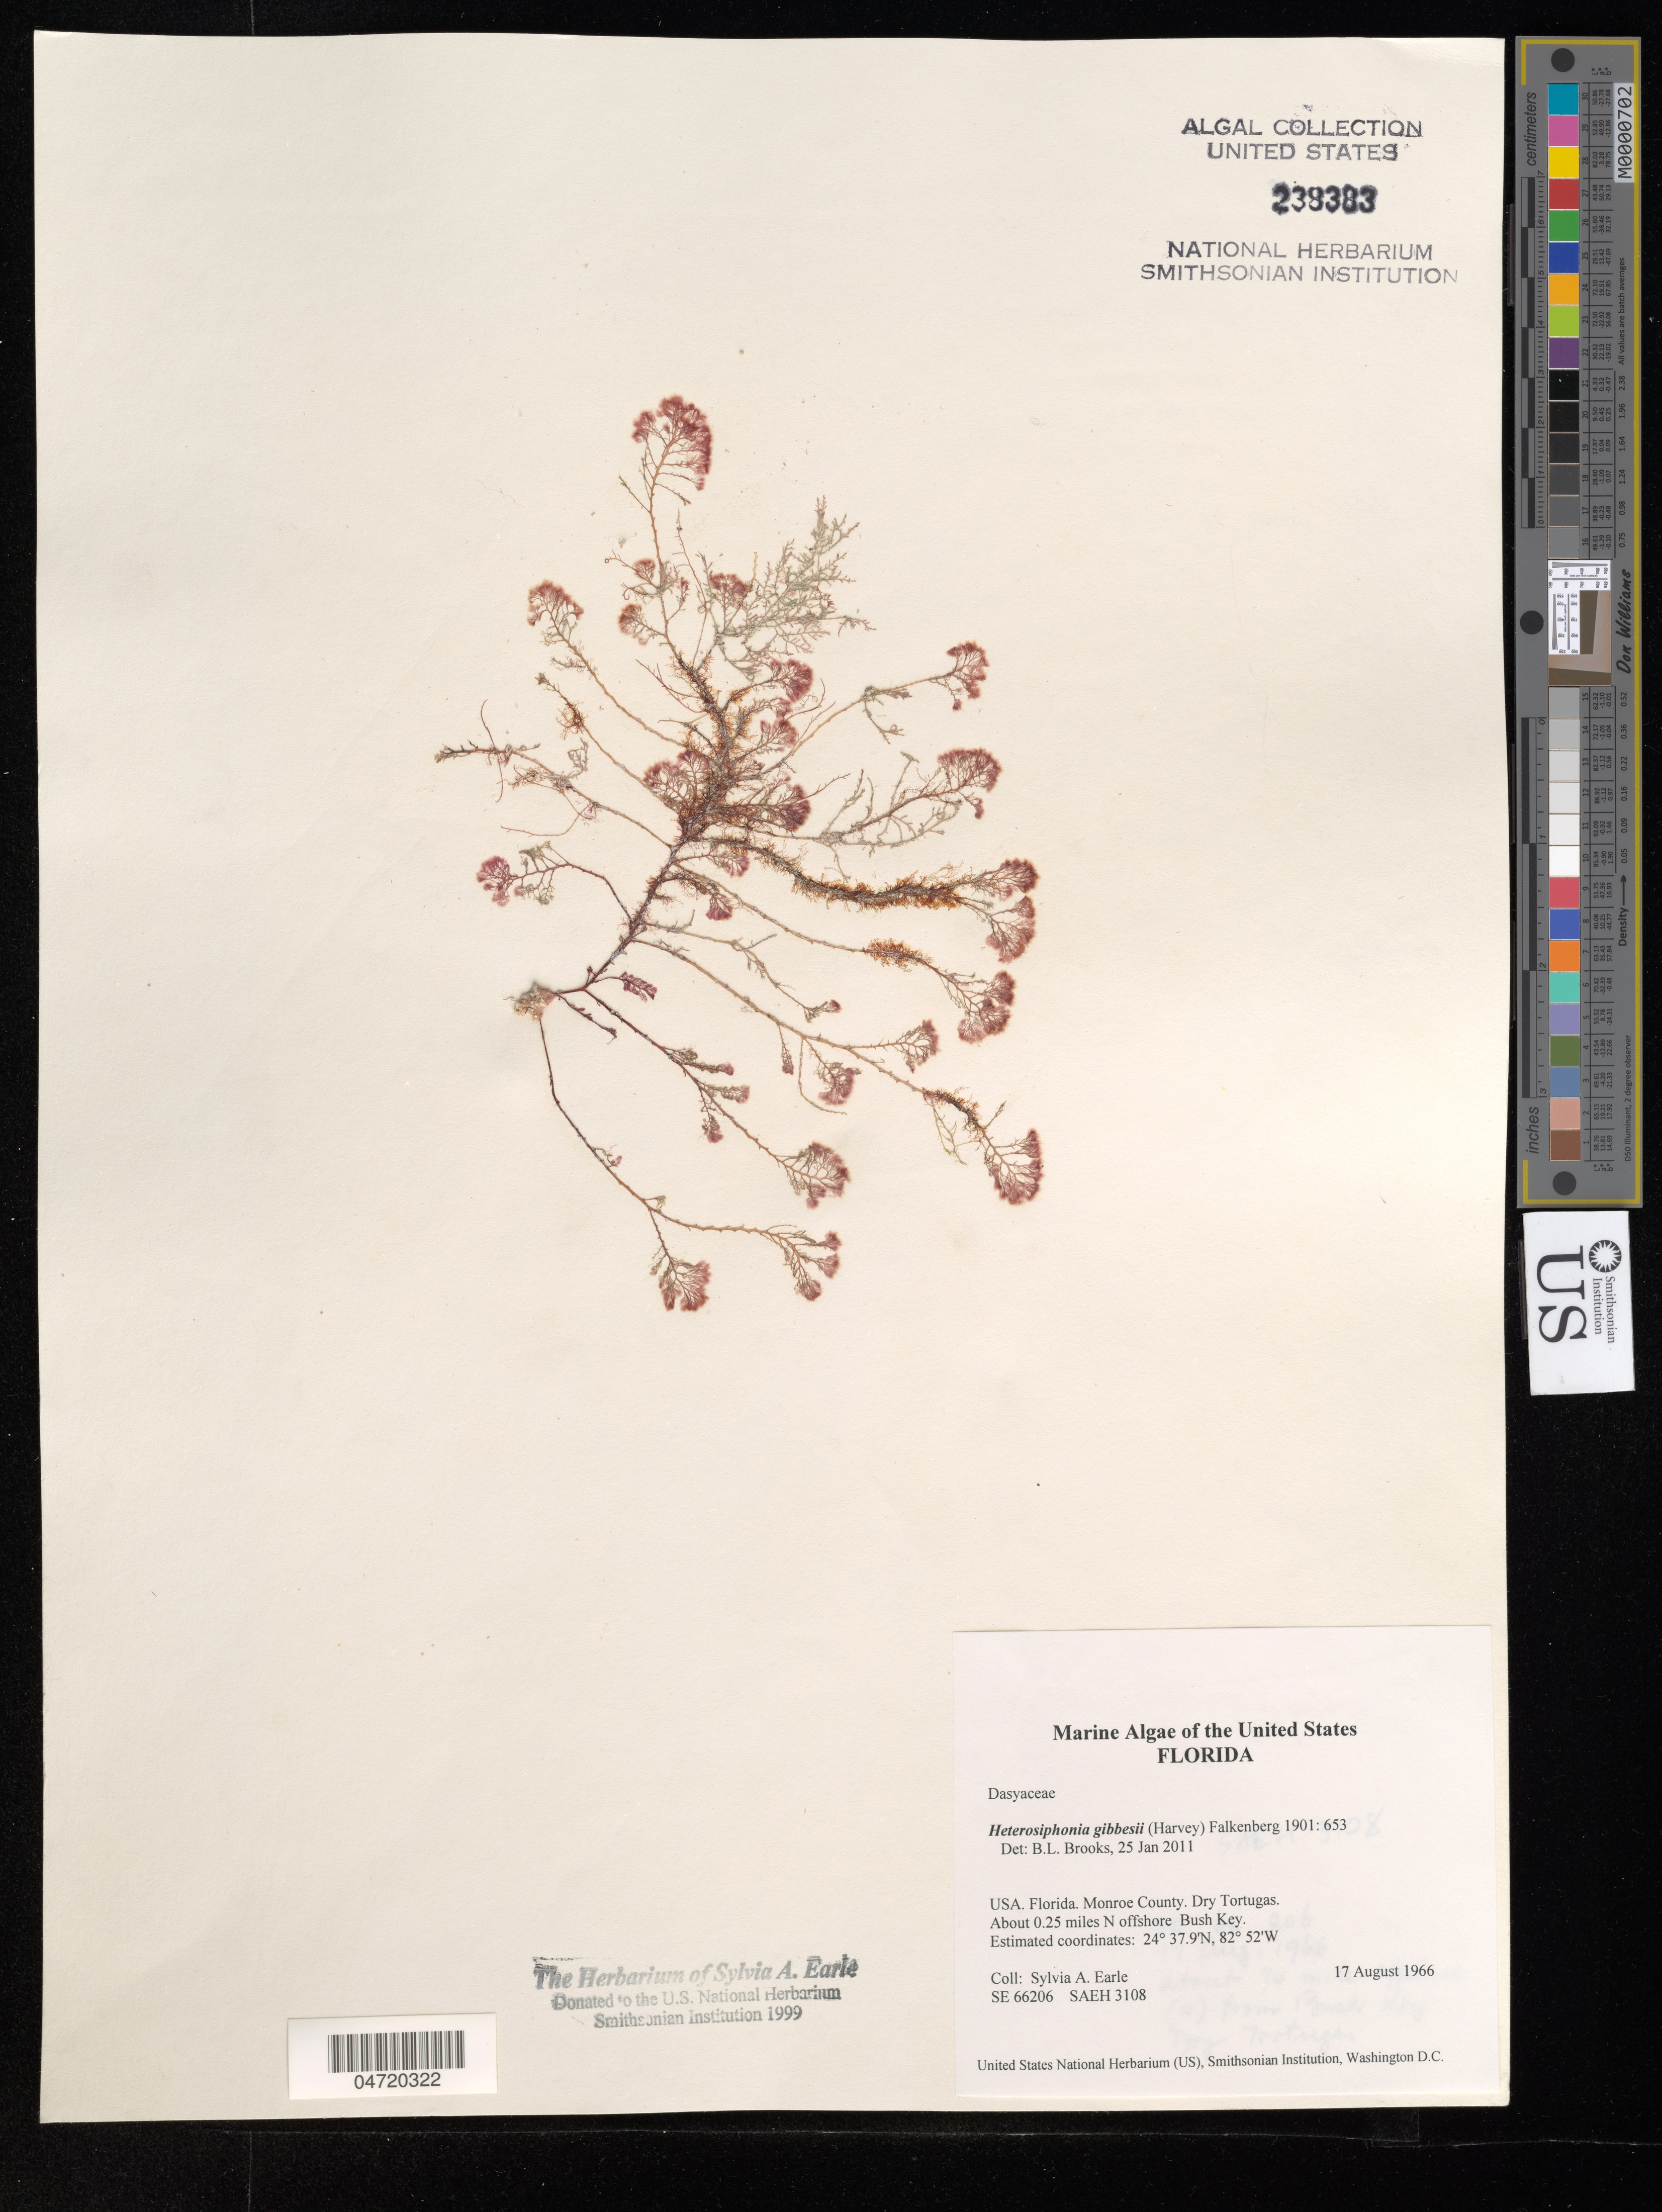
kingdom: Plantae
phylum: Rhodophyta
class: Florideophyceae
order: Ceramiales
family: Dasyaceae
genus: Heterosiphonia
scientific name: Heterosiphonia gibbesii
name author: (Harv.)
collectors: S. A. Earle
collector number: SE66206/SAEH3108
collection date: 1966-08-17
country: United States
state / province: Florida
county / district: Monroe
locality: Monroe County. Dry Tortugas. About 0.25 miles N offshore Bush Key.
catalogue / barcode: US 238383